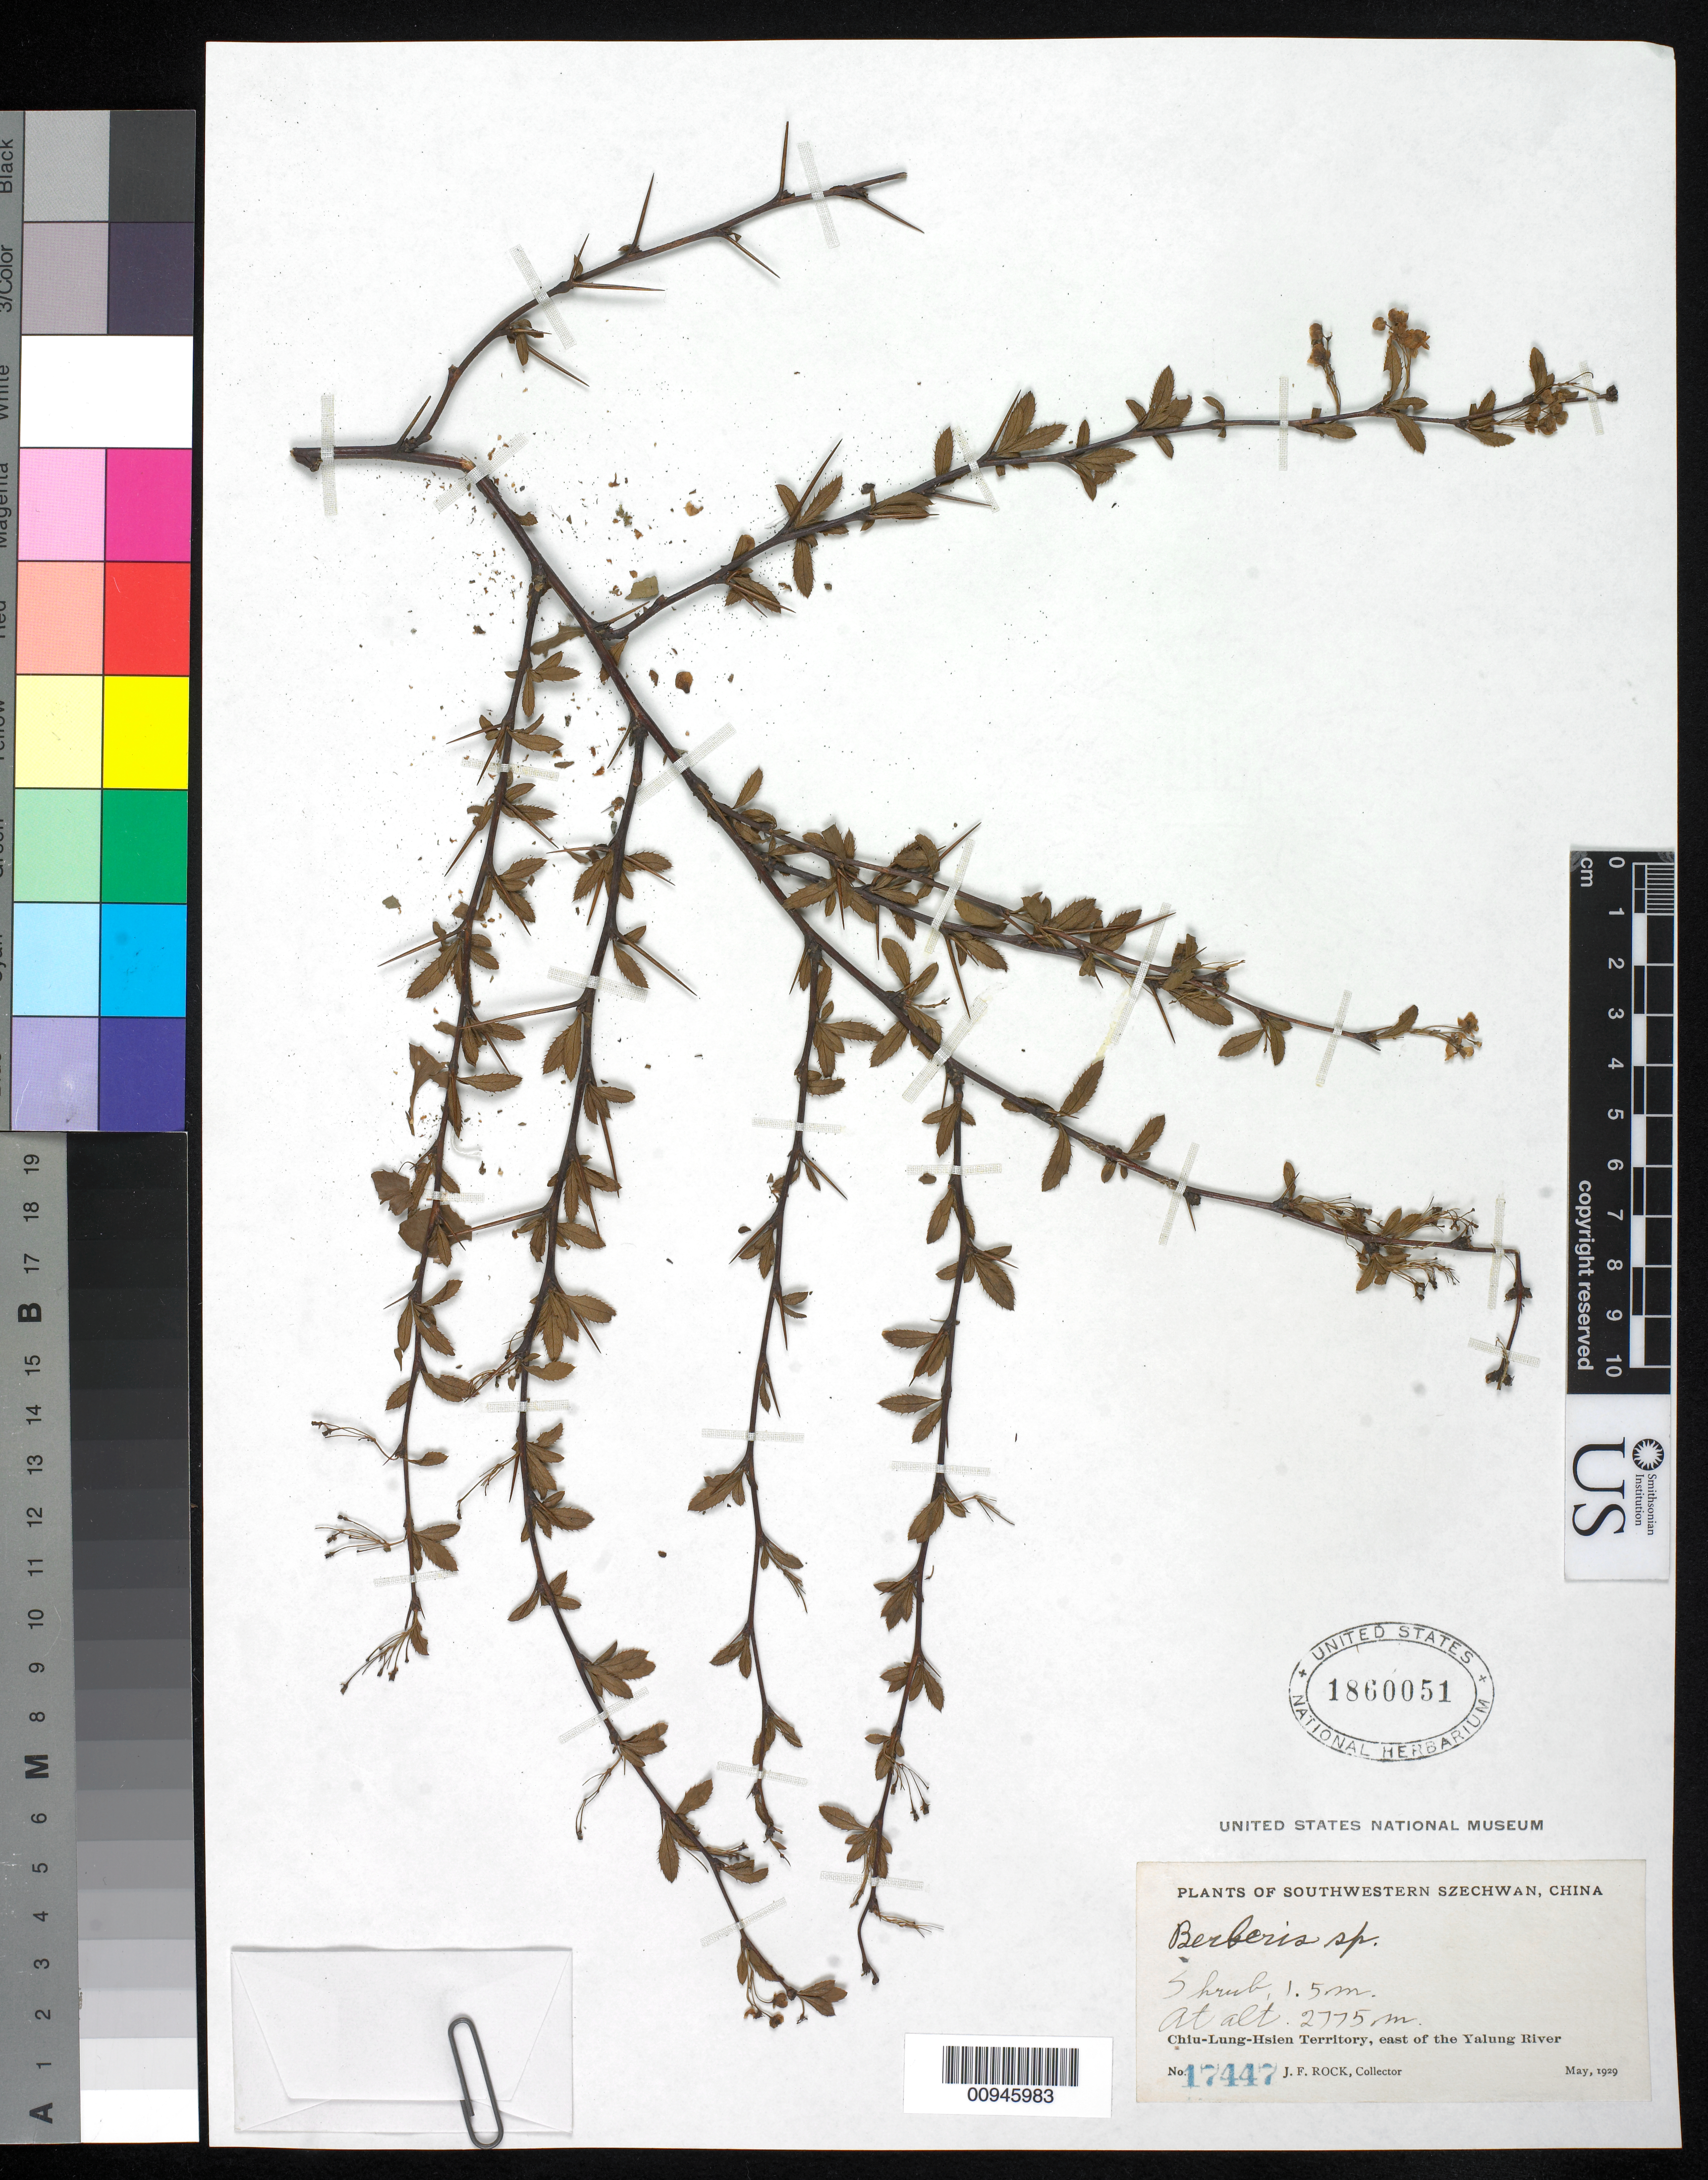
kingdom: Plantae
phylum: Tracheophyta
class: Magnoliopsida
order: Ranunculales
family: Berberidaceae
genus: Berberis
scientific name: Berberis sp.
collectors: J. F. Rock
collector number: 17447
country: China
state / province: Sichuan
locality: Chiu-Lung-Hsien Territory, E of Yalung River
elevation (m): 2775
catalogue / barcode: US 1860051